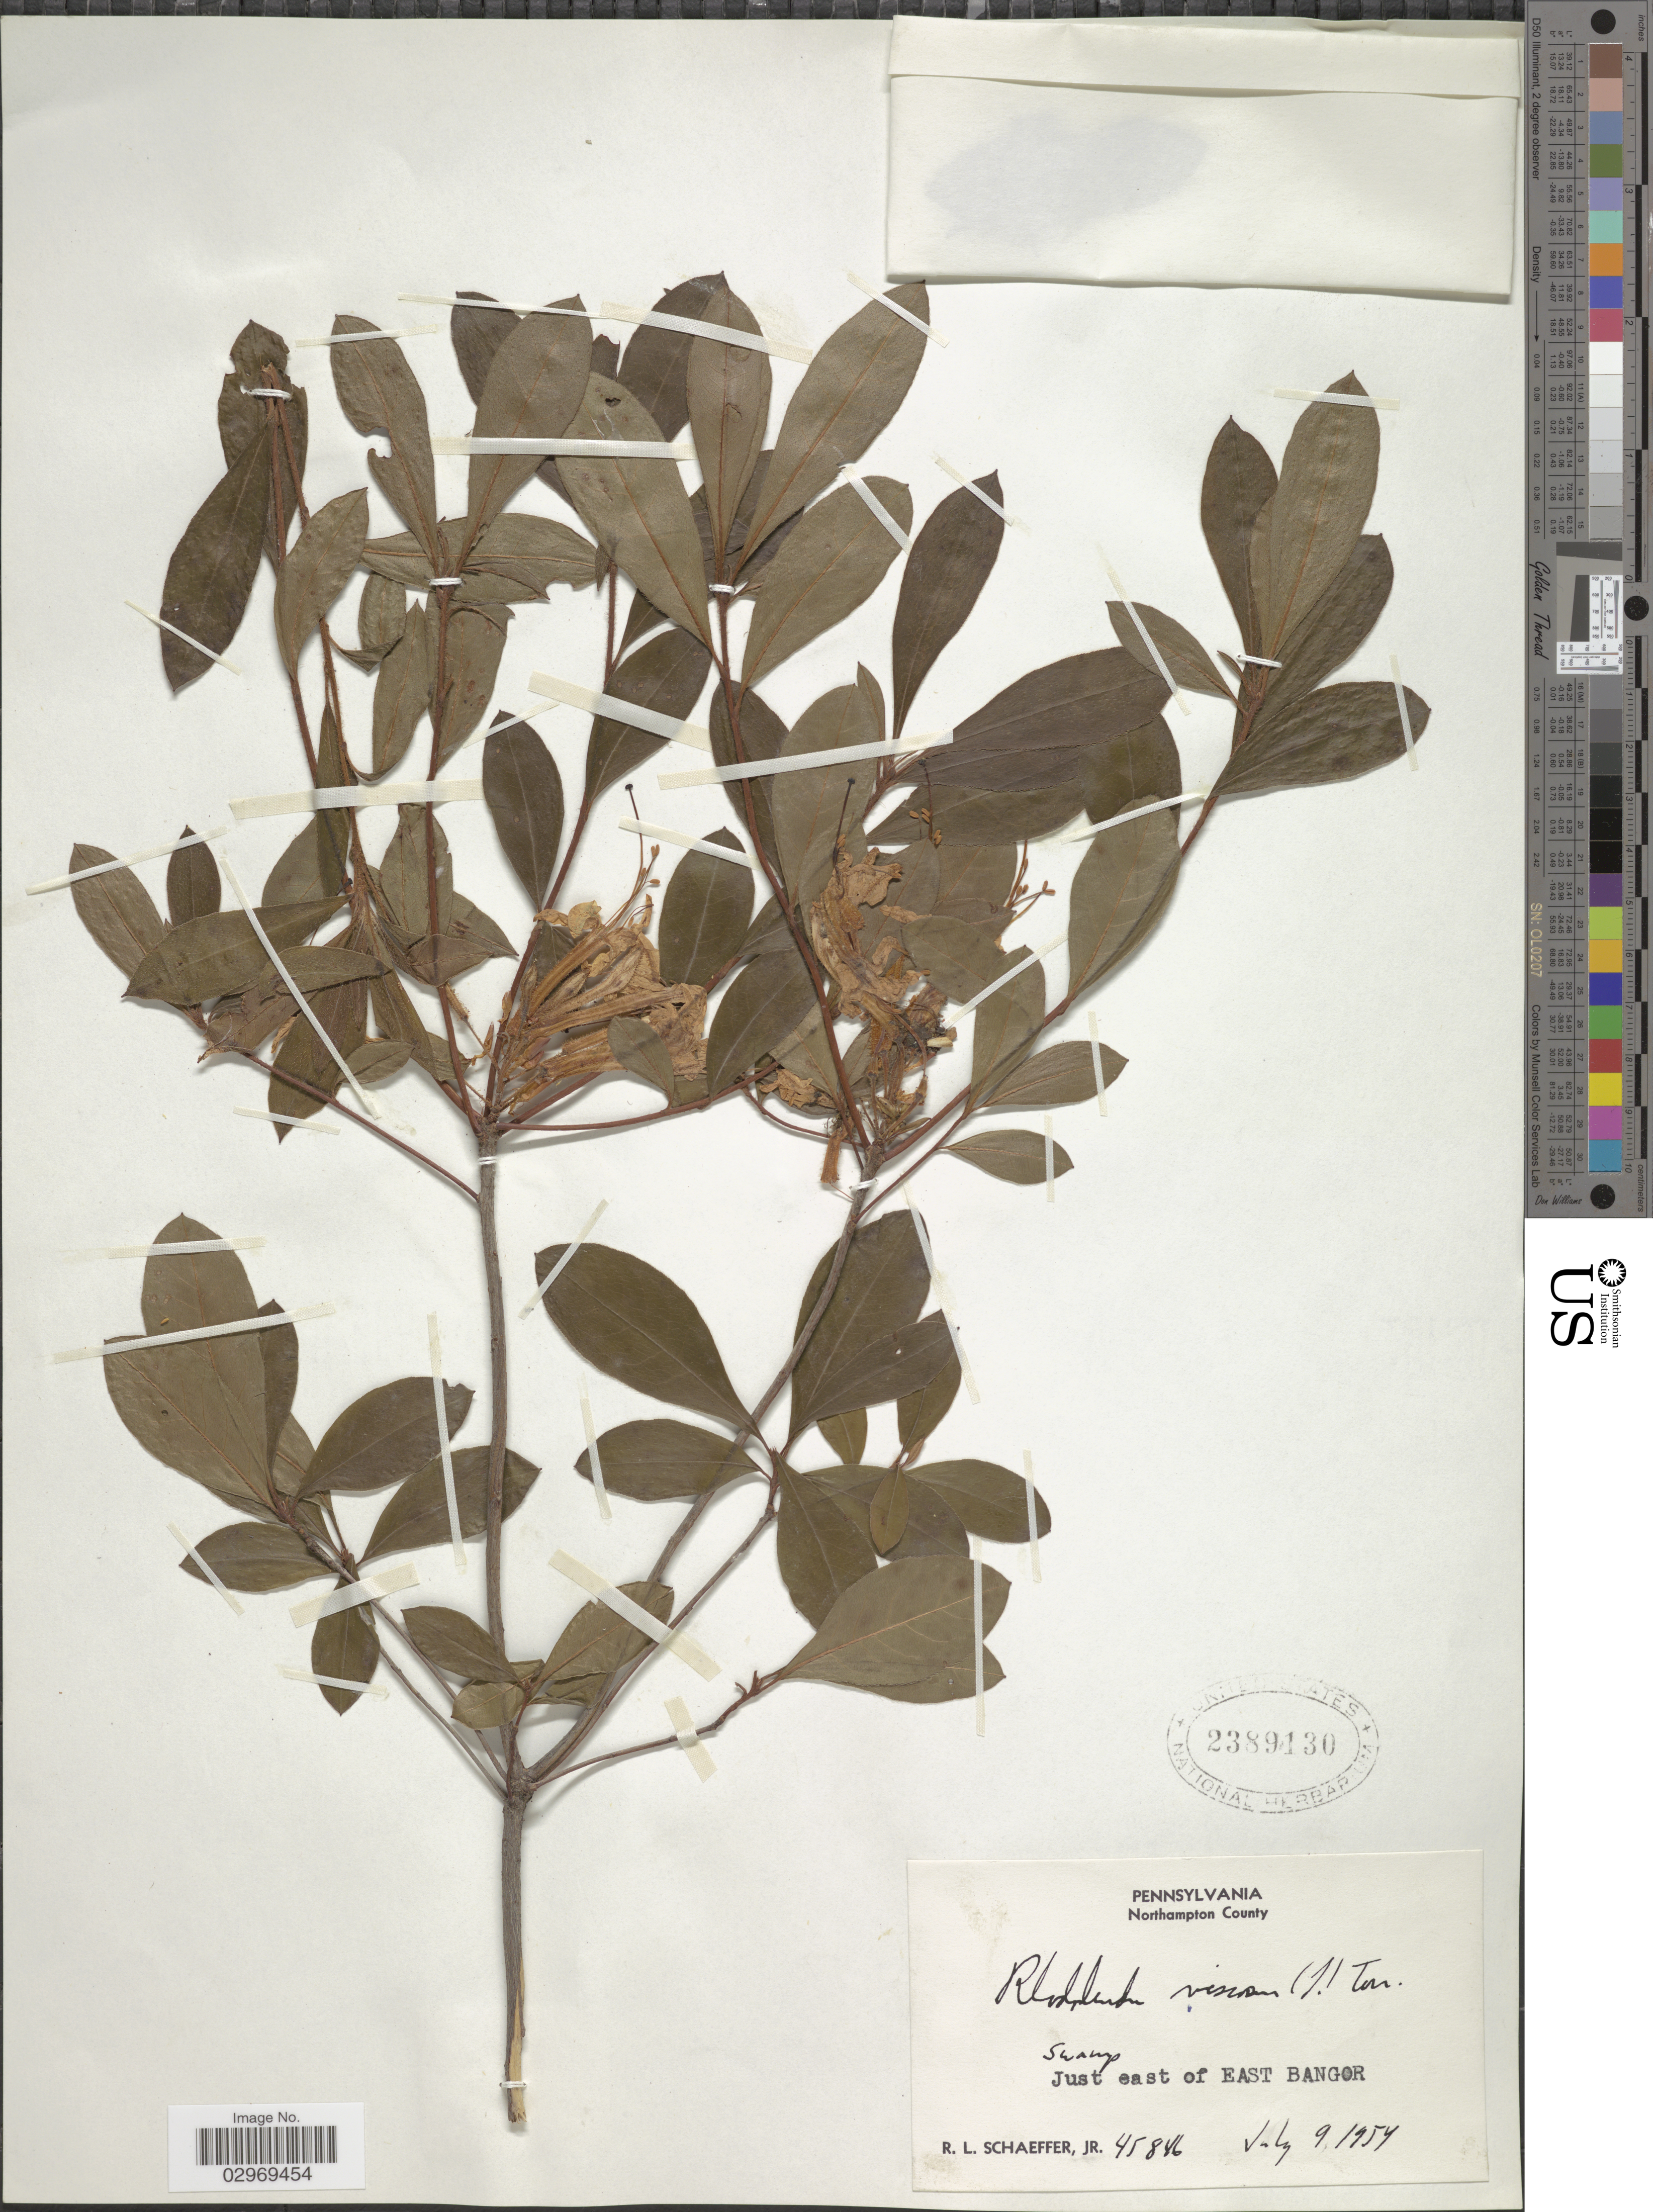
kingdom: Plantae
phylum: Tracheophyta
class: Magnoliopsida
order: Ericales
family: Ericaceae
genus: Rhododendron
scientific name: Rhododendron viscosum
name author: (L.) Torr.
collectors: R. L. Schaeffer Jr.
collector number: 45846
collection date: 1954-07-09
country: United States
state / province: Pennsylvania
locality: Northampton County, Swamp just east of East Bangor.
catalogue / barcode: US 2389130